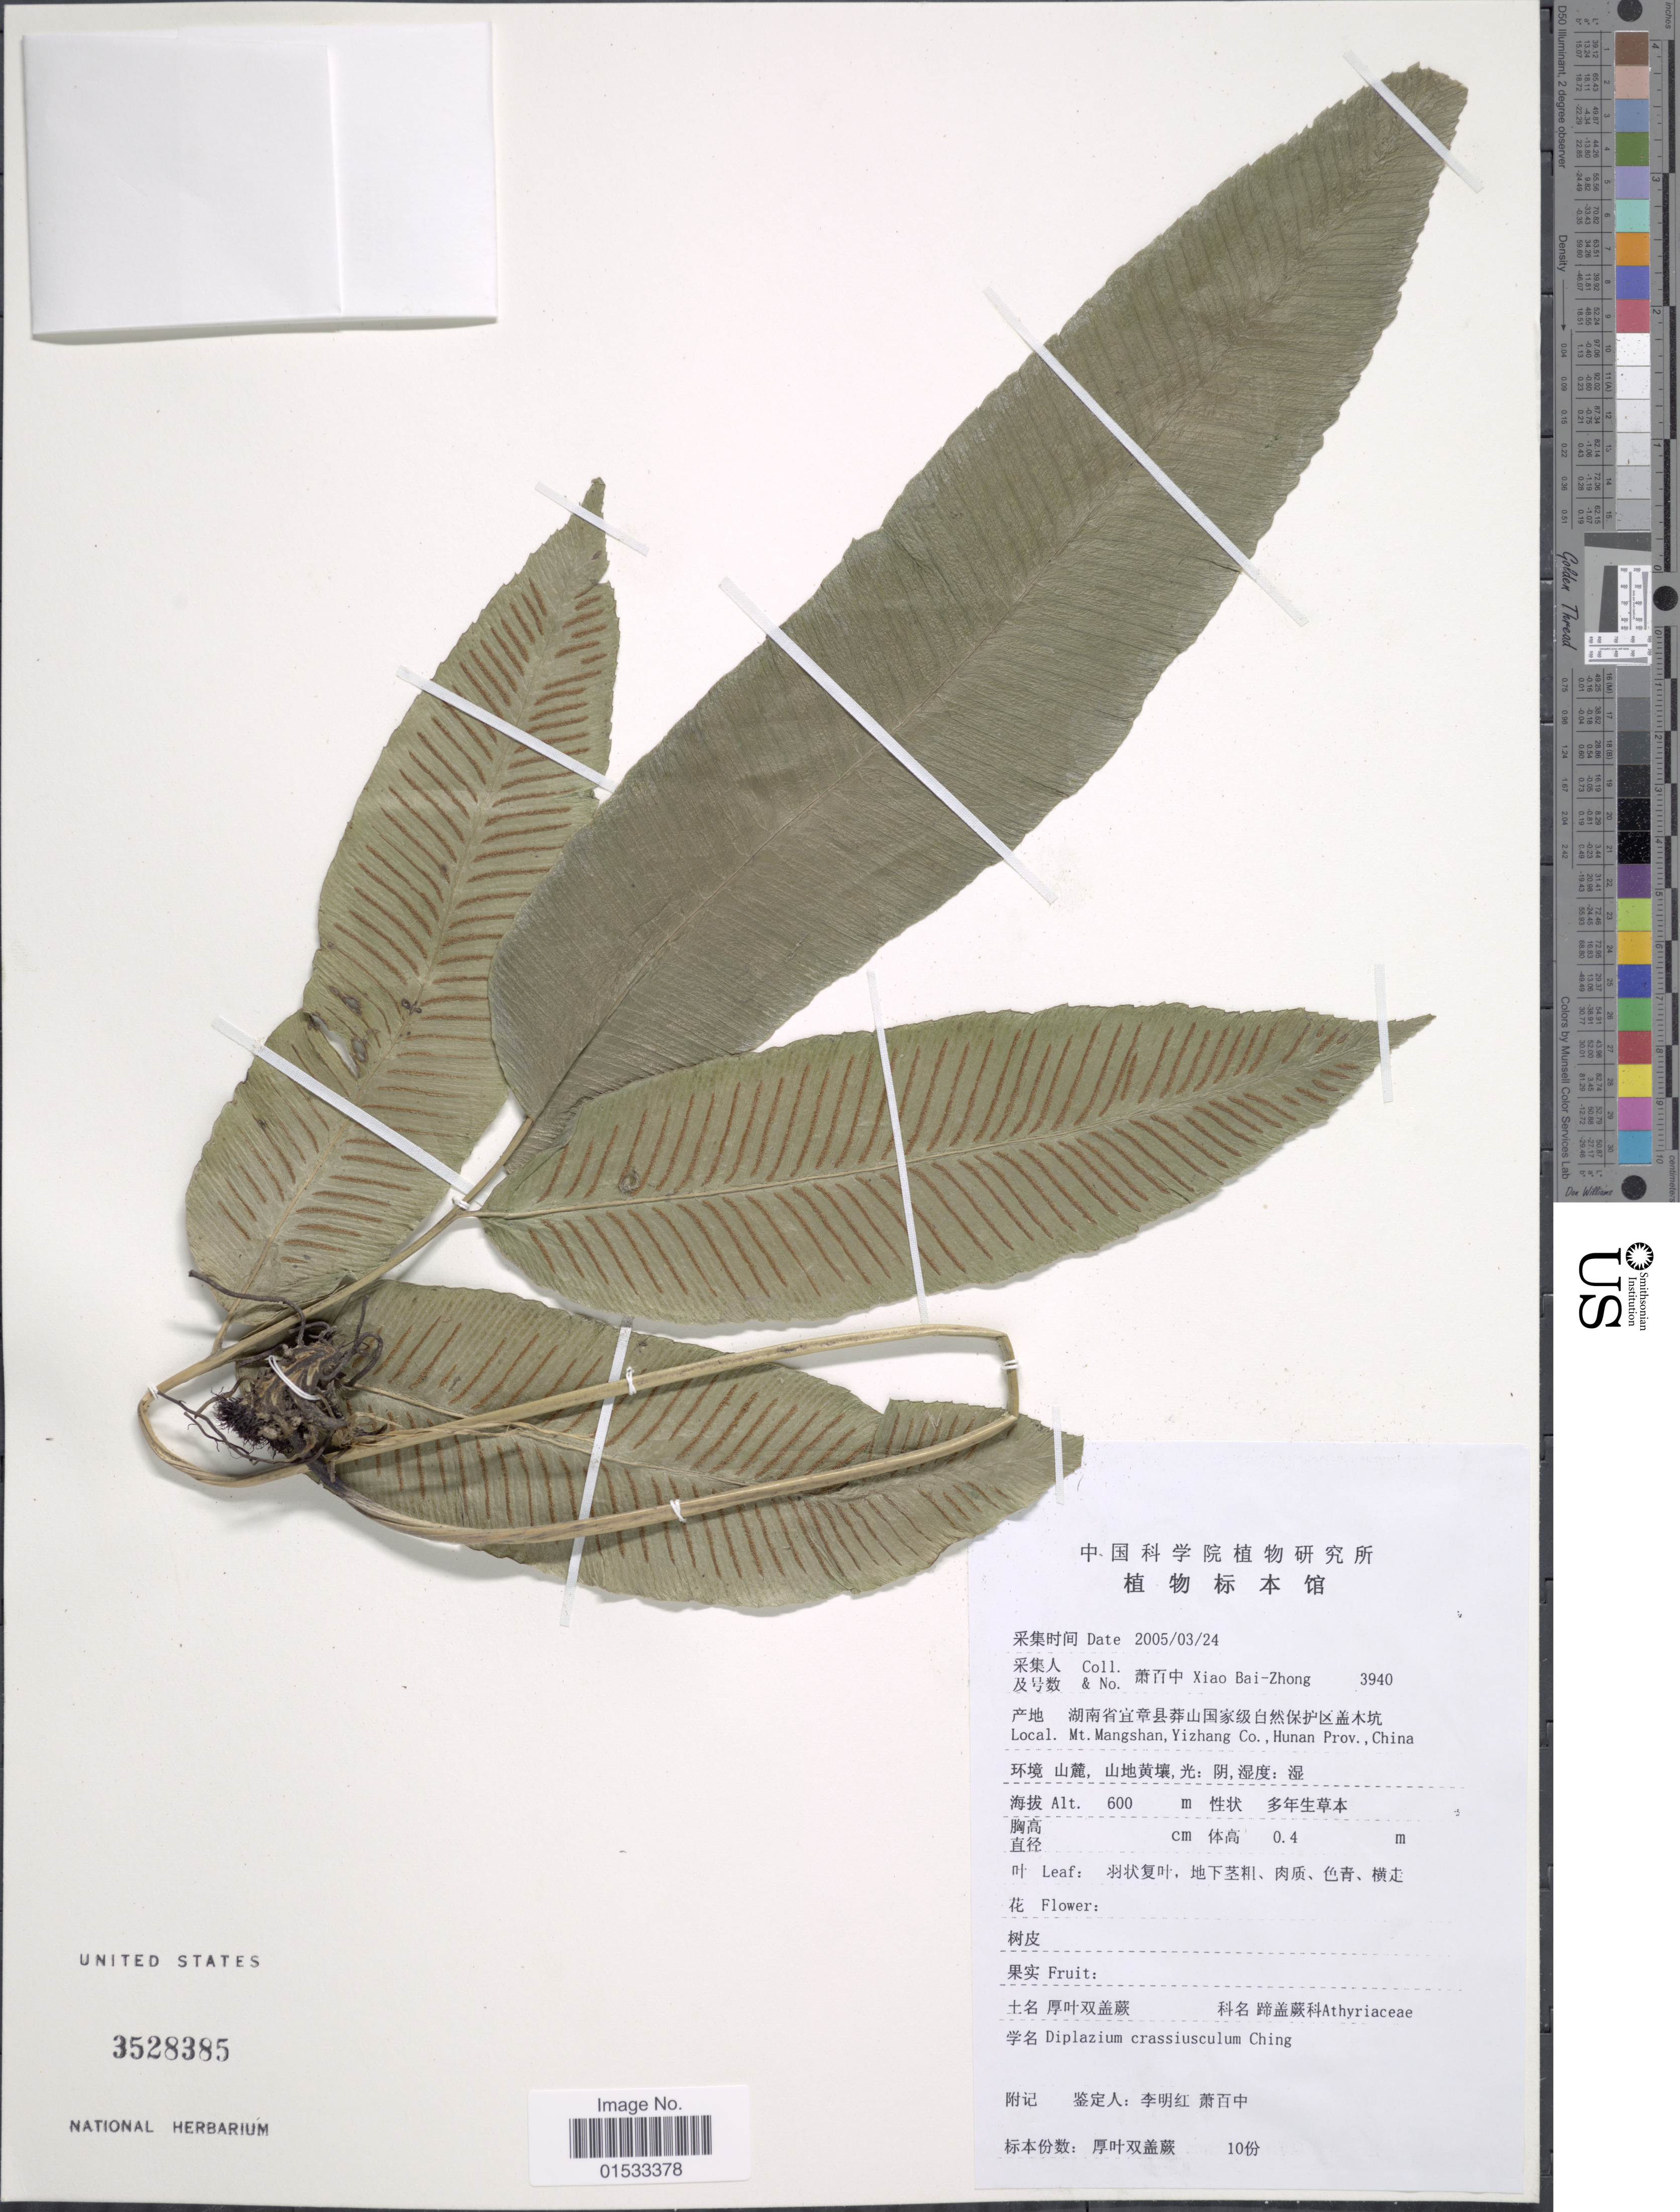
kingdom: Plantae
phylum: Tracheophyta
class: Polypodiopsida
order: Polypodiales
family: Athyriaceae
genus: Diplazium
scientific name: Diplazium crassiusculum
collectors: B. Z. Xiao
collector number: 3940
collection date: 2005-03-24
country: China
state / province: Hunan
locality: Mt. Mangshan, Yizhang Co.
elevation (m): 600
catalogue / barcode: US 3528385